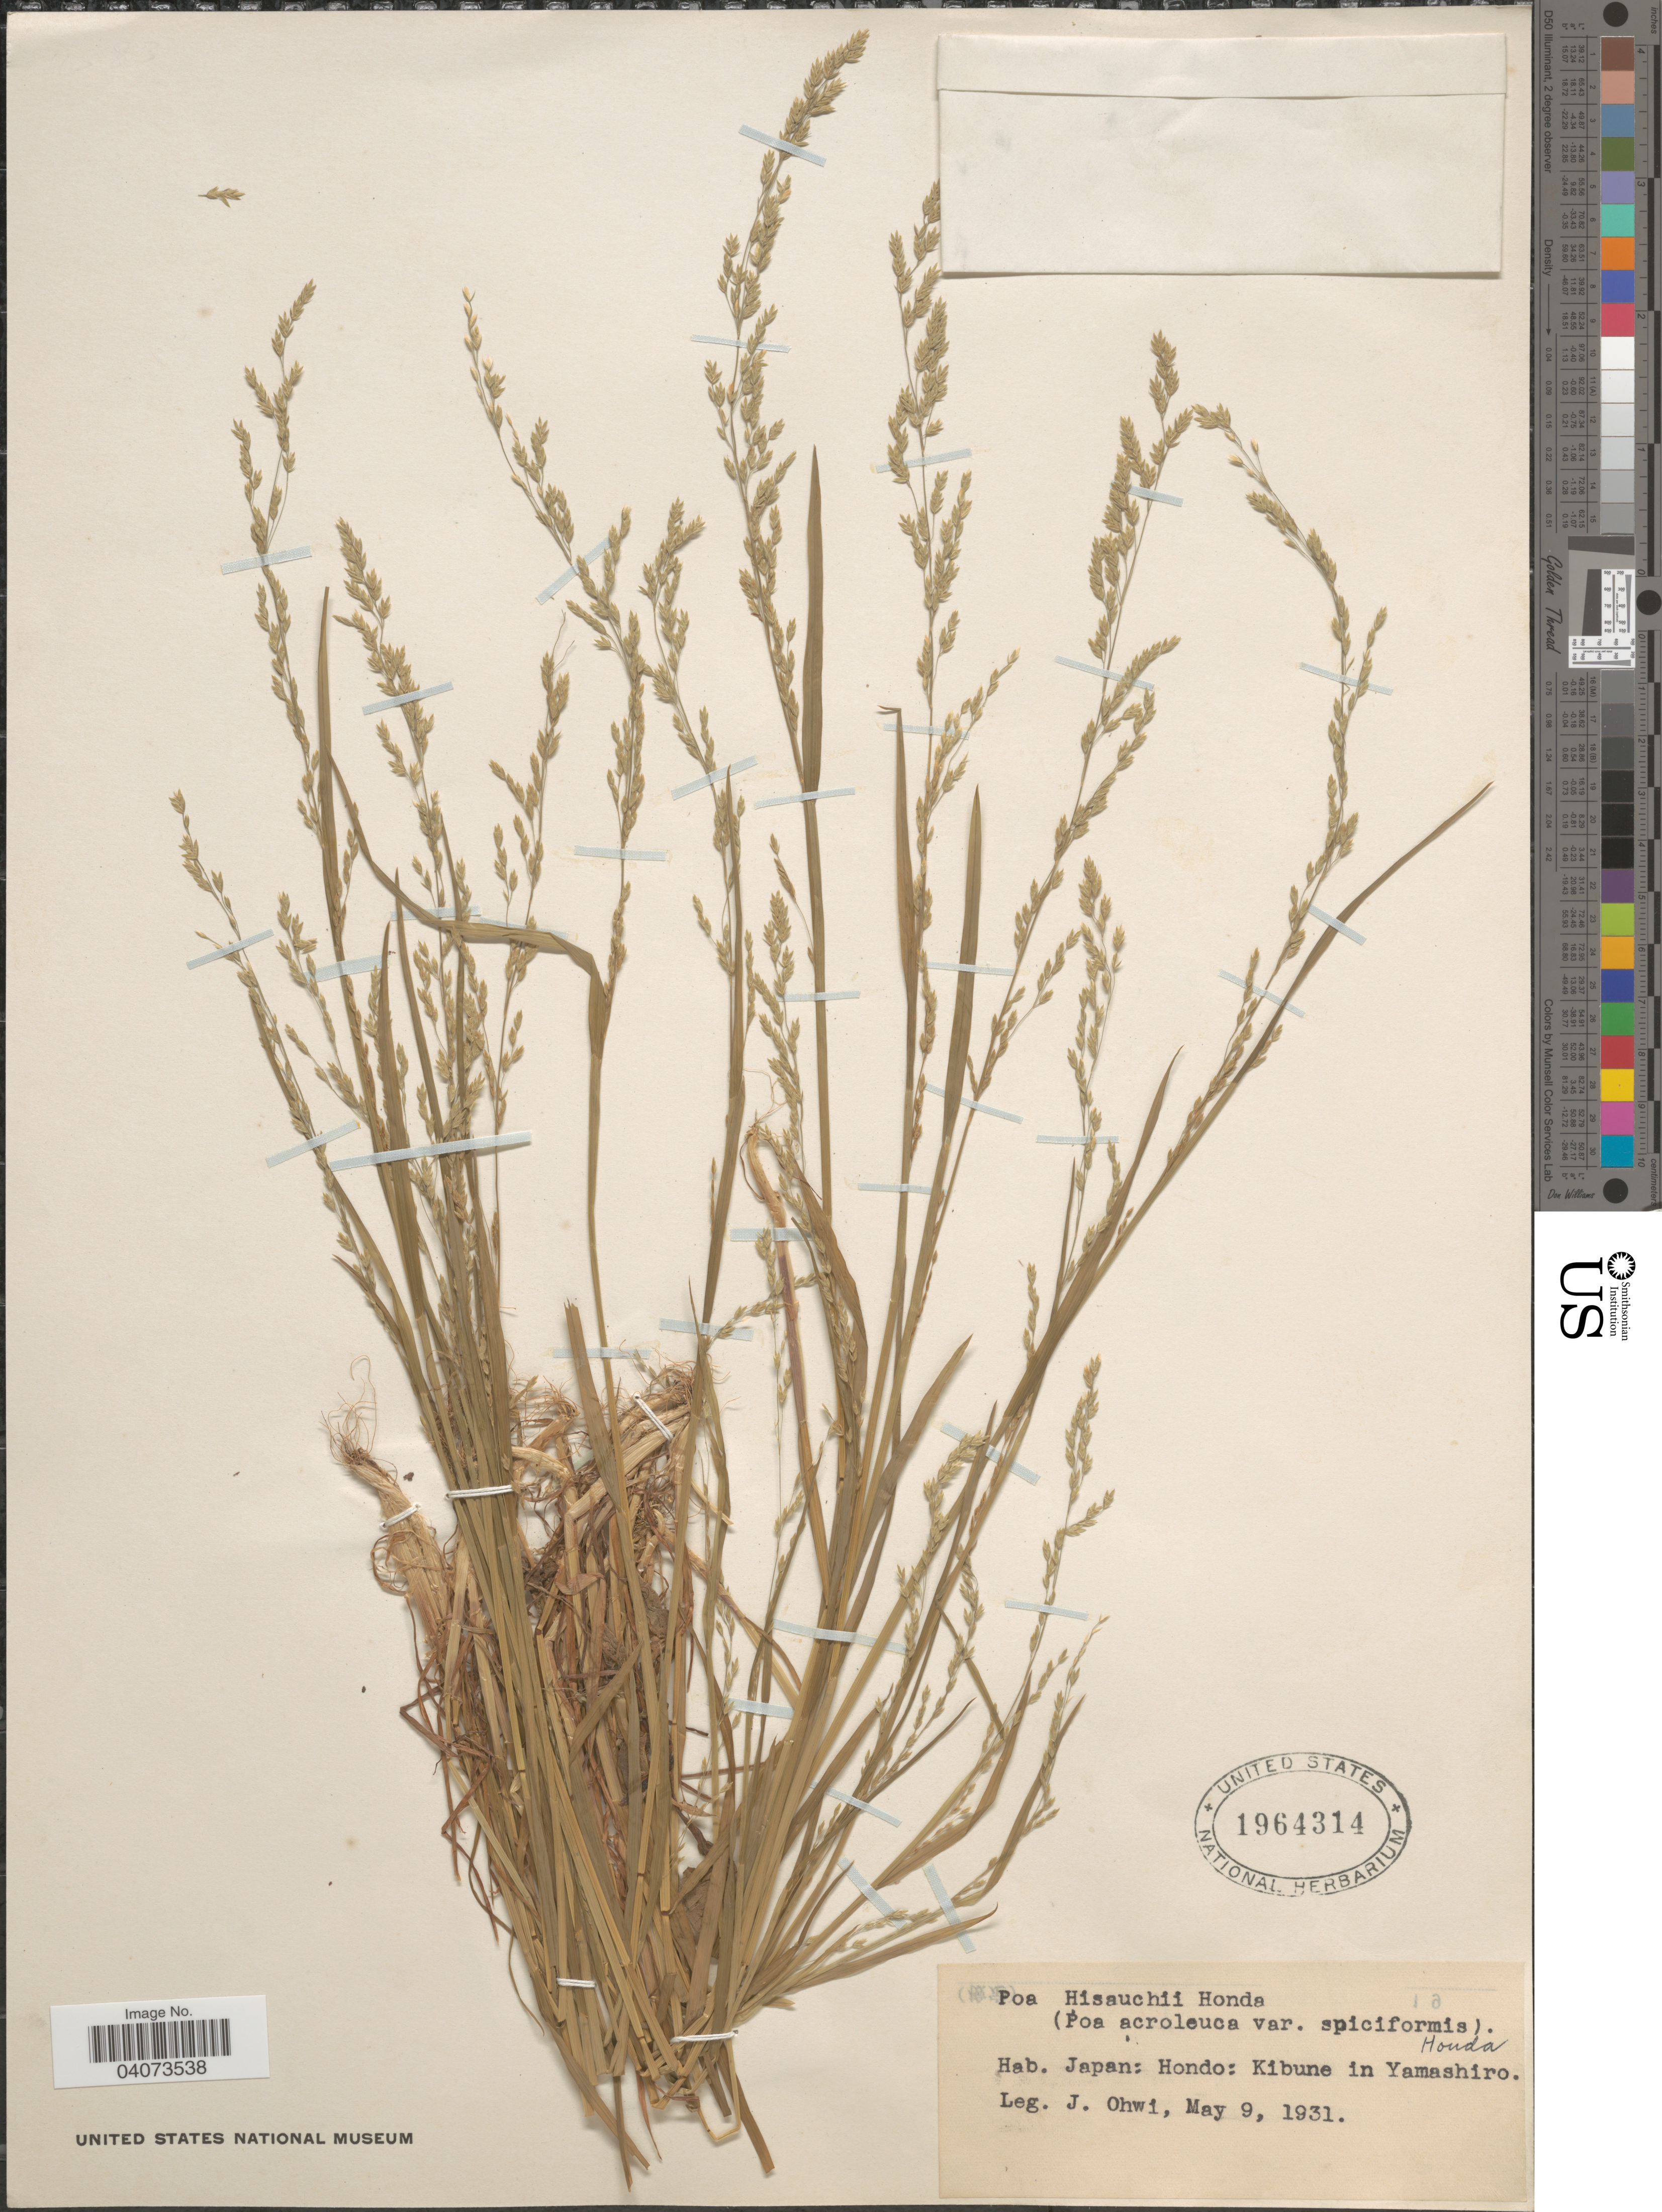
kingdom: Plantae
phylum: Tracheophyta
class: Liliopsida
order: Poales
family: Poaceae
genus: Poa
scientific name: Poa hisauchii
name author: Honda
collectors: J. Ohwi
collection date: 1931-05-09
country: Japan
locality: Hondo: Kibune in Yamashiro.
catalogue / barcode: US 1964314